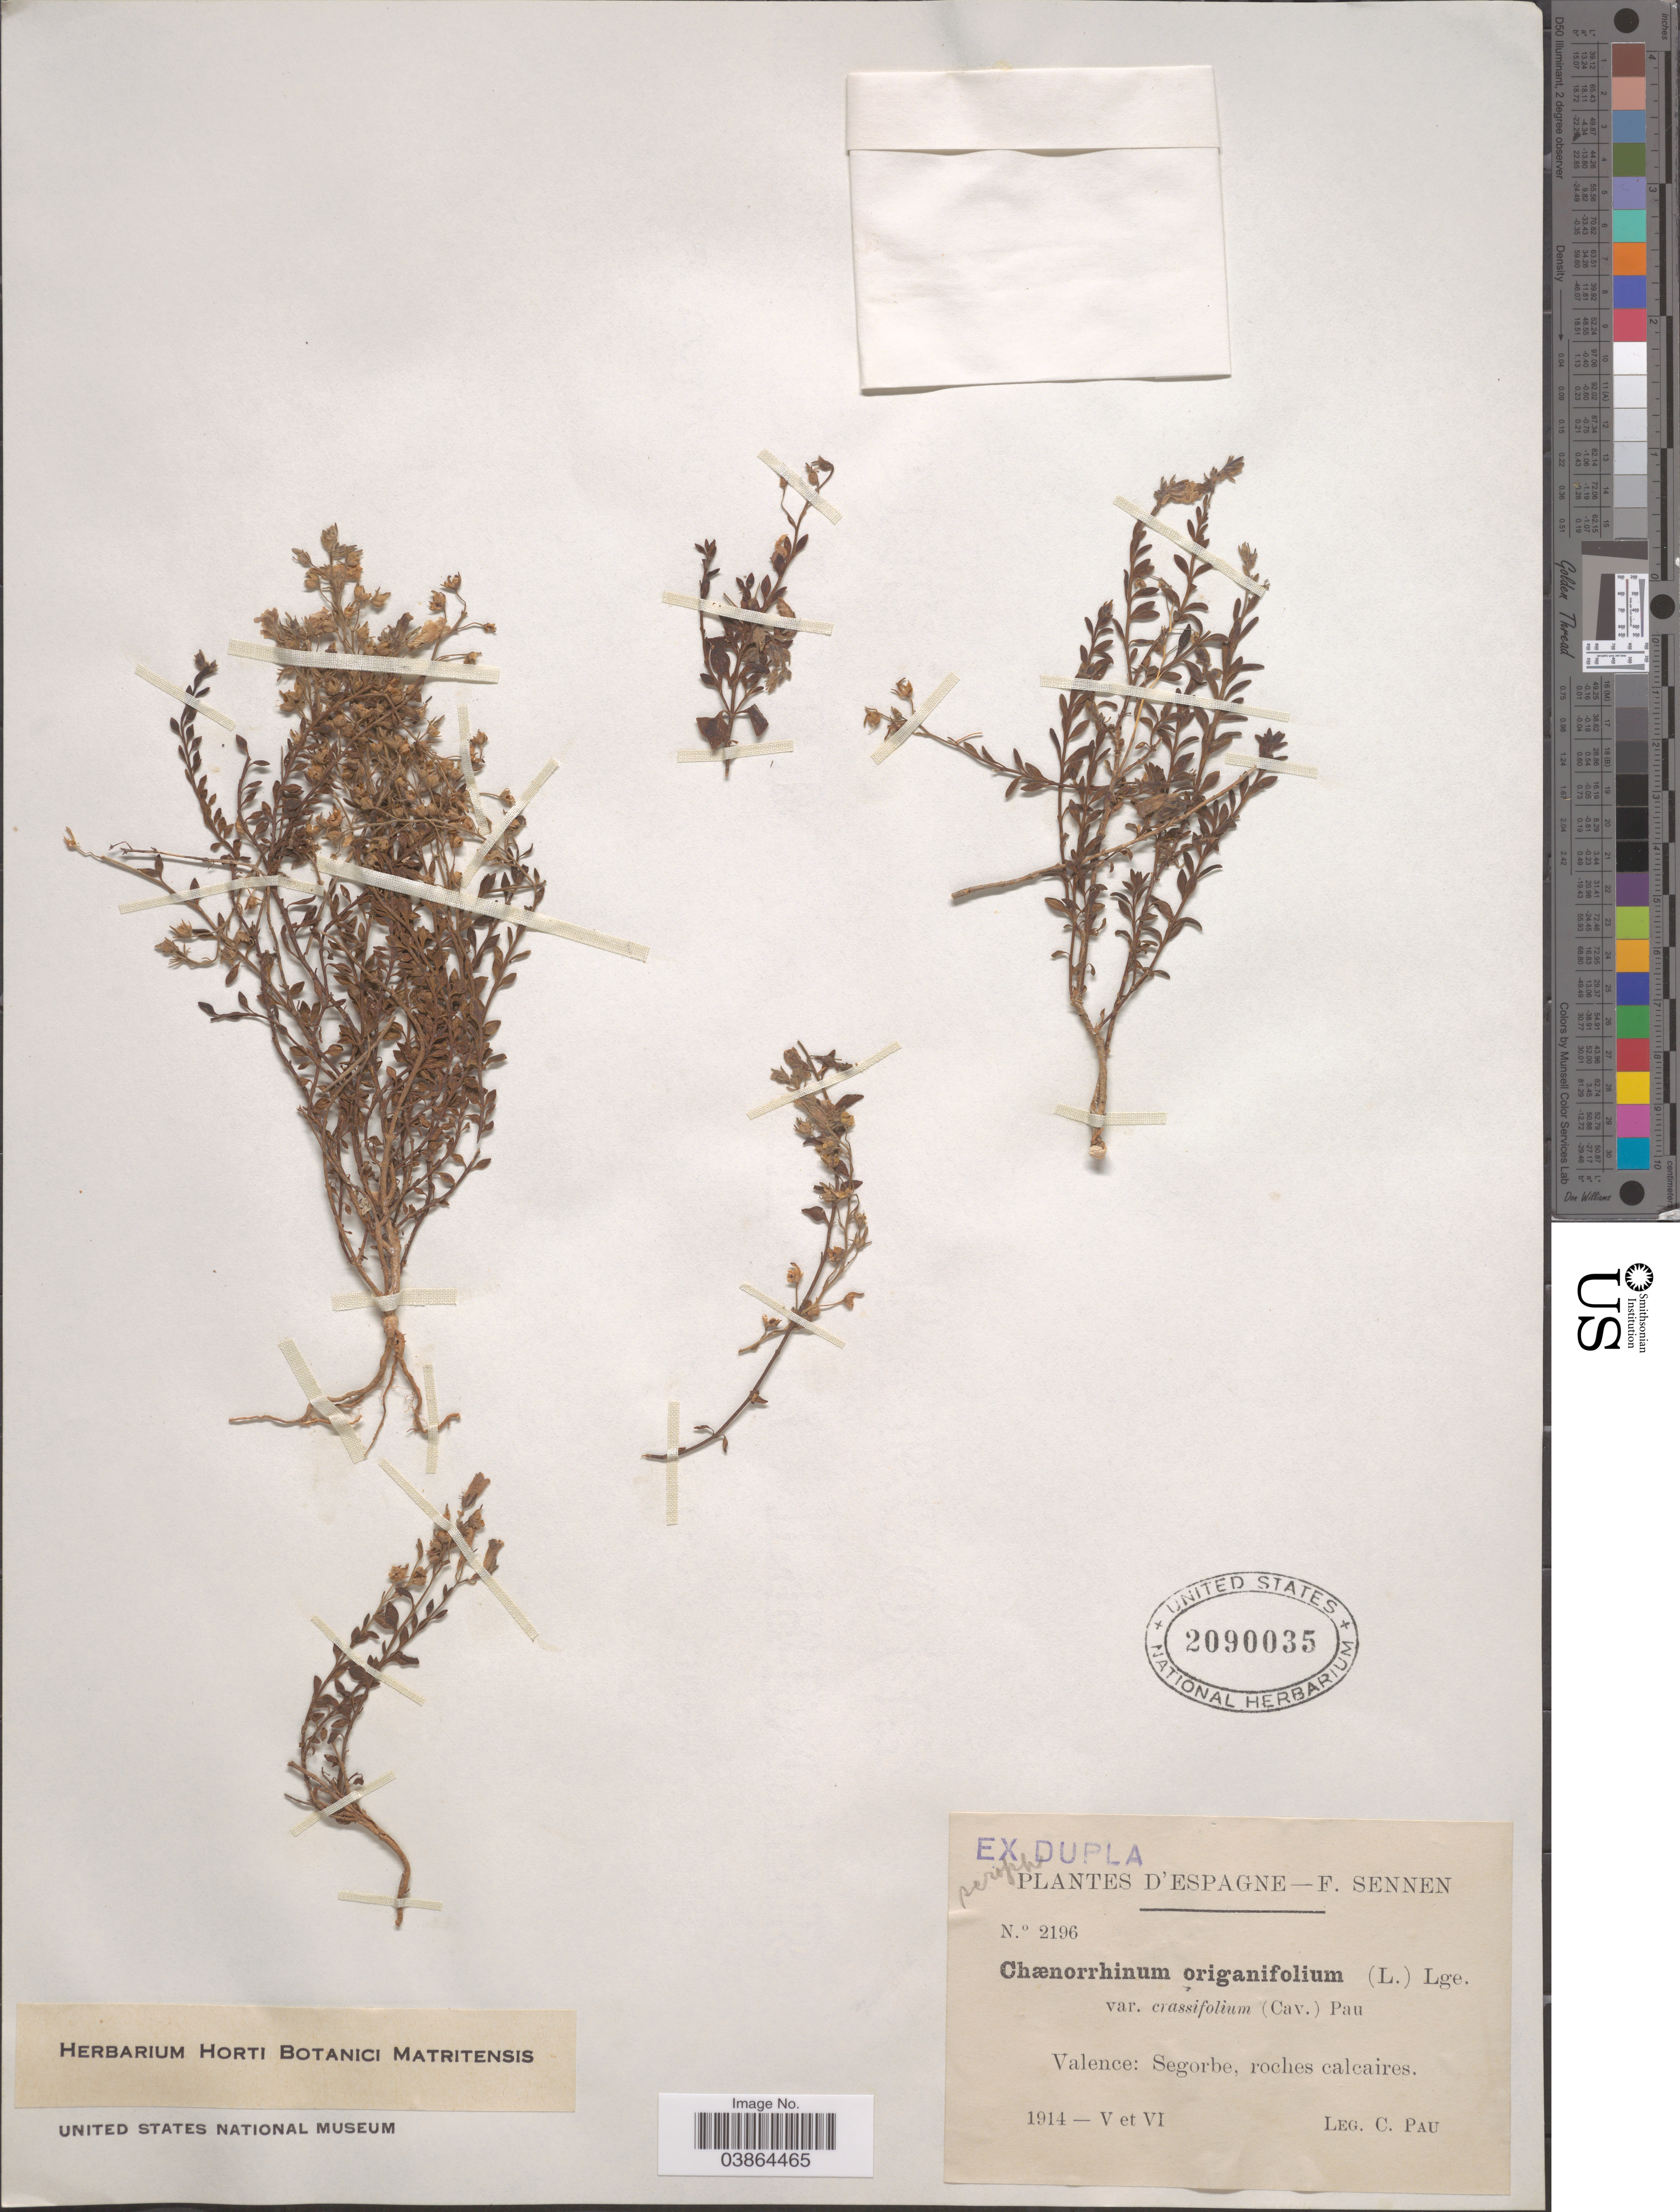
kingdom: Plantae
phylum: Tracheophyta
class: Magnoliopsida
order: Lamiales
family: Plantaginaceae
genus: Chaenorrhinum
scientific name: Chaenorrhinum origanifolium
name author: (L.) Fourr.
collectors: C. Pau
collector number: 2196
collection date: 1914-05/1914-06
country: Spain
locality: Valence: Segorbe, roches calcaires.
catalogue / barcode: US 2090035